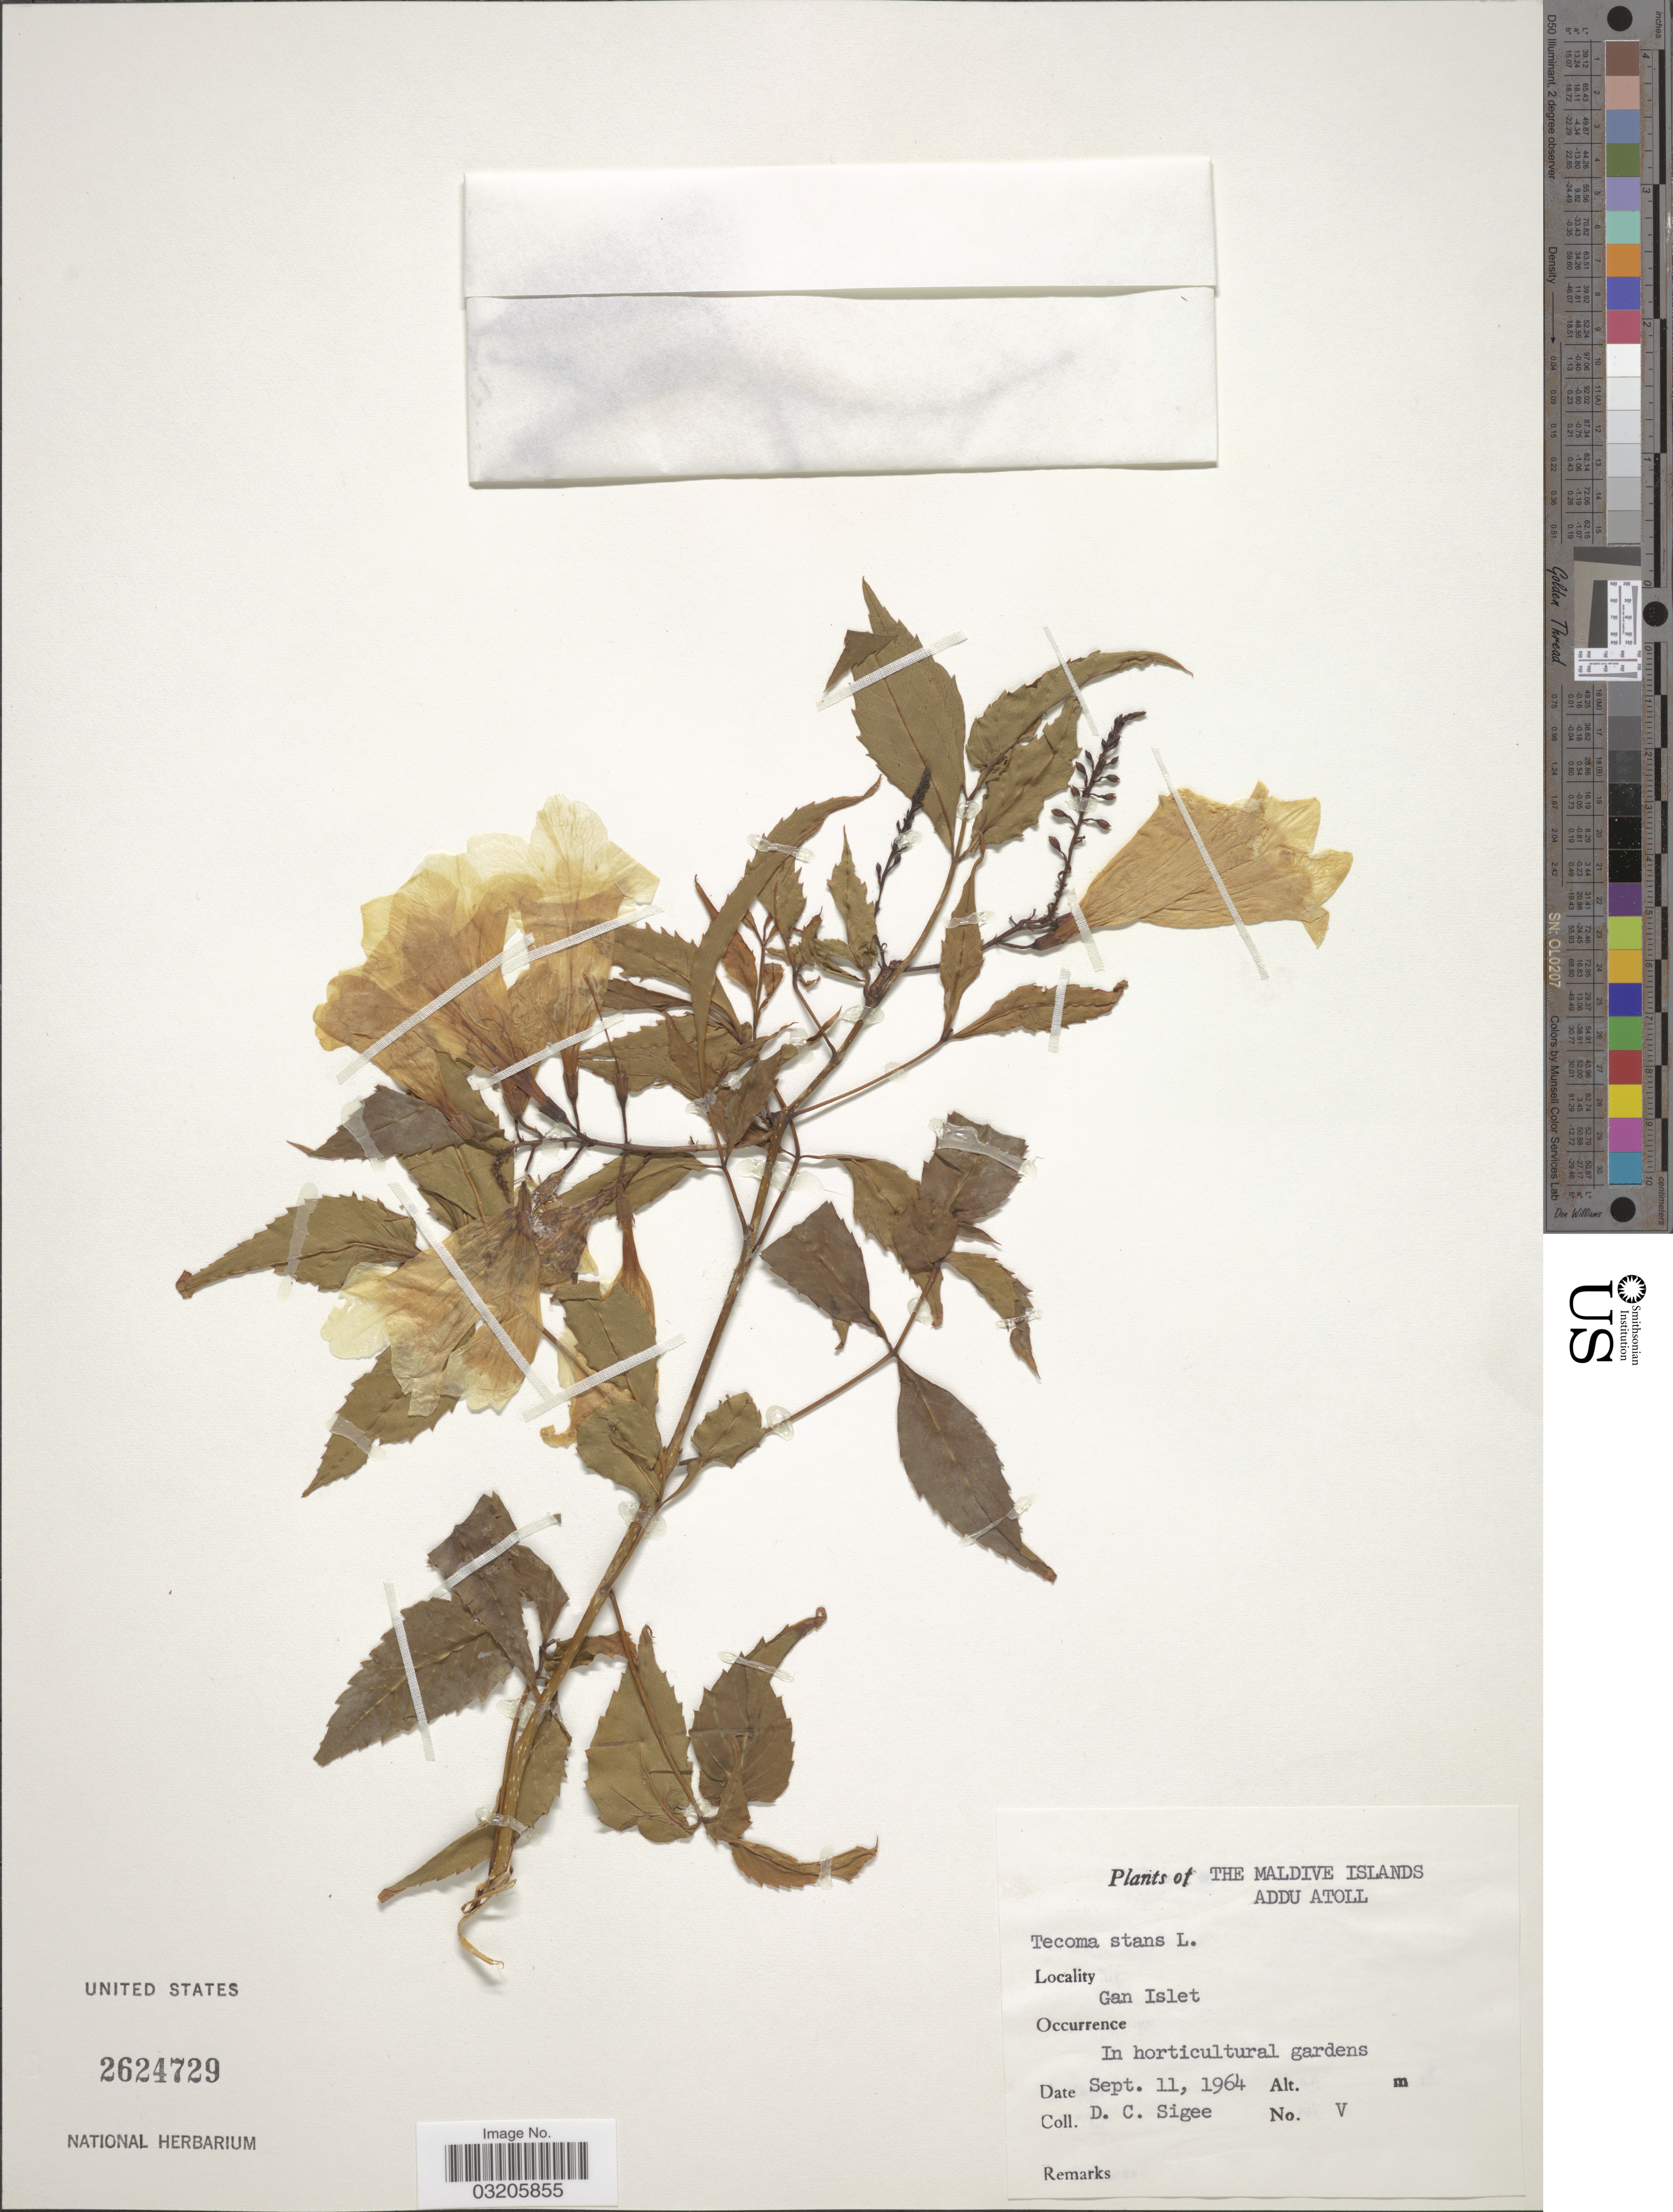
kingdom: Plantae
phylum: Tracheophyta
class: Magnoliopsida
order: Lamiales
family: Bignoniaceae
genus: Tecoma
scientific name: Tecoma stans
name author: (L.) Juss. ex Kunth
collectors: D. C. Sigee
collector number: V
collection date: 1964-09-11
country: Maldive Islands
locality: Addu Atoll. Gan Islet. Horticultural gardens.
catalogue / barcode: US 2624729